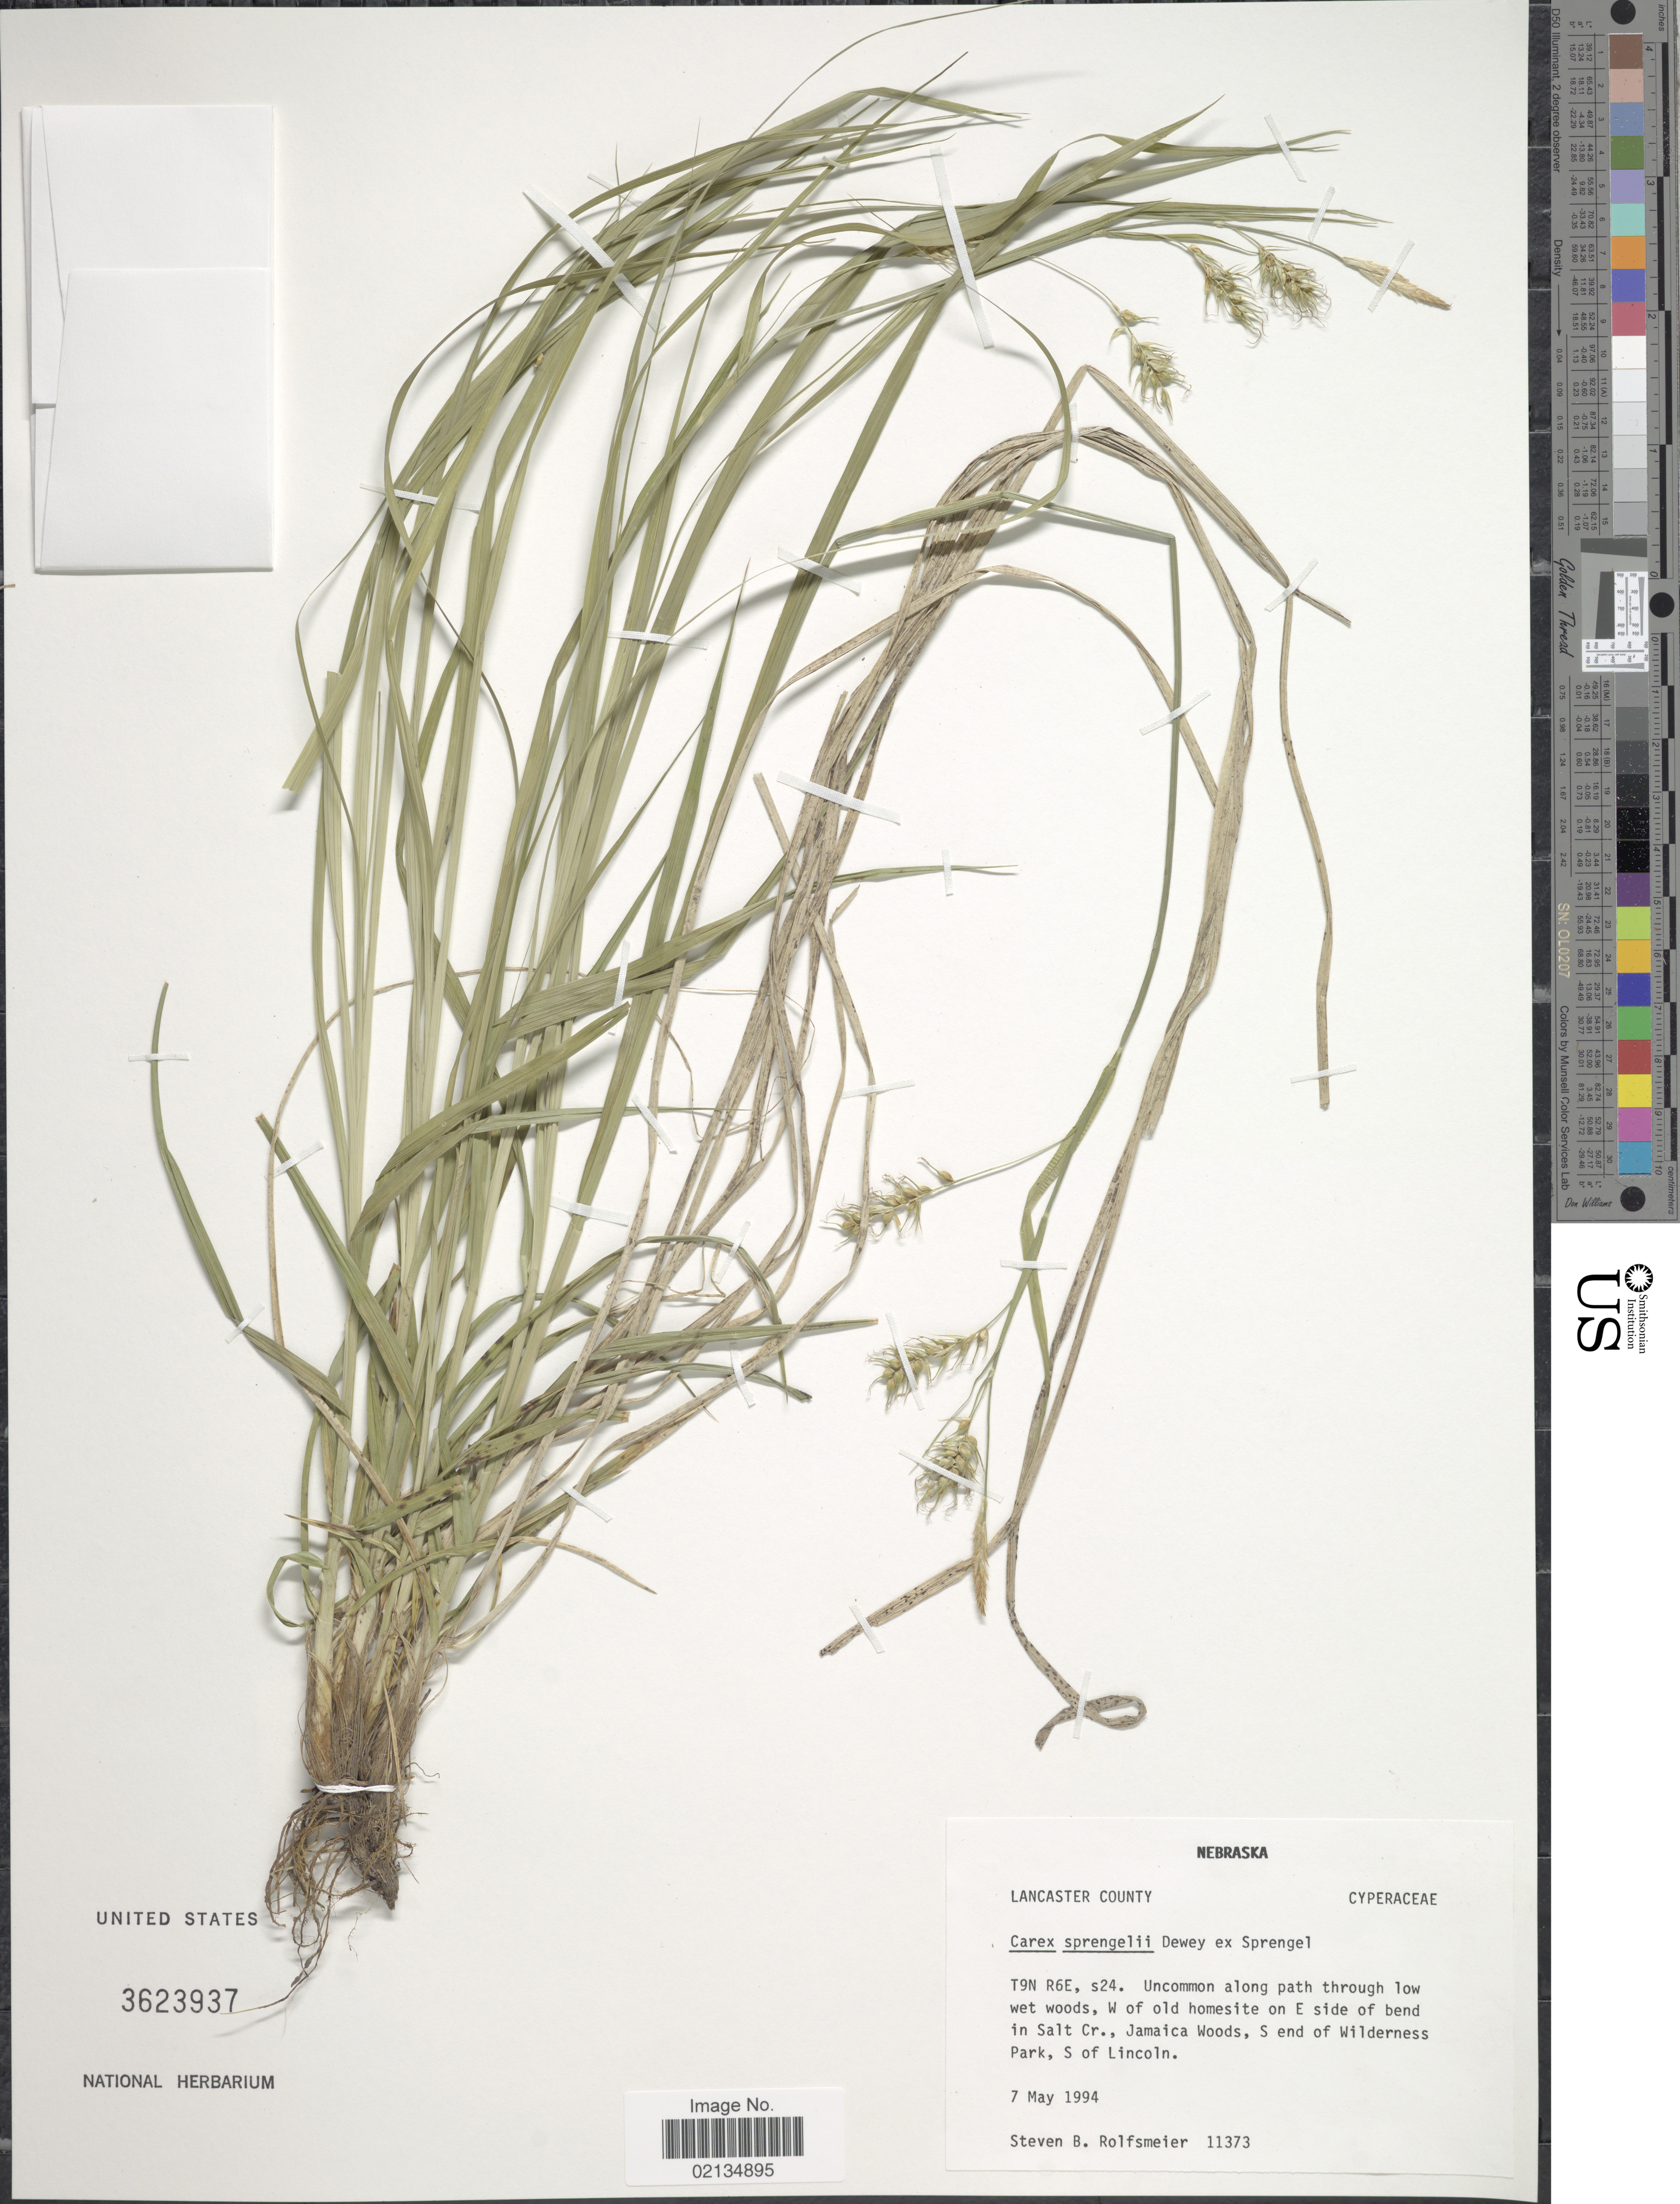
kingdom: Plantae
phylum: Tracheophyta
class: Liliopsida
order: Poales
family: Cyperaceae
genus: Carex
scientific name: Carex sprengelii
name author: Dewey ex Spreng.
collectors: S. Rolfsmeier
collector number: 11373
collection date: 1994-05-07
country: United States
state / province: Nebraska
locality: Nebraska, T(N, R6E, S24. Uncommon along path through low wet woods, W of old homesite on E side of bend in Salt Cr., Jamaica Woods, S end of Wilderness Park, S of Lincoln.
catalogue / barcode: US 3623937